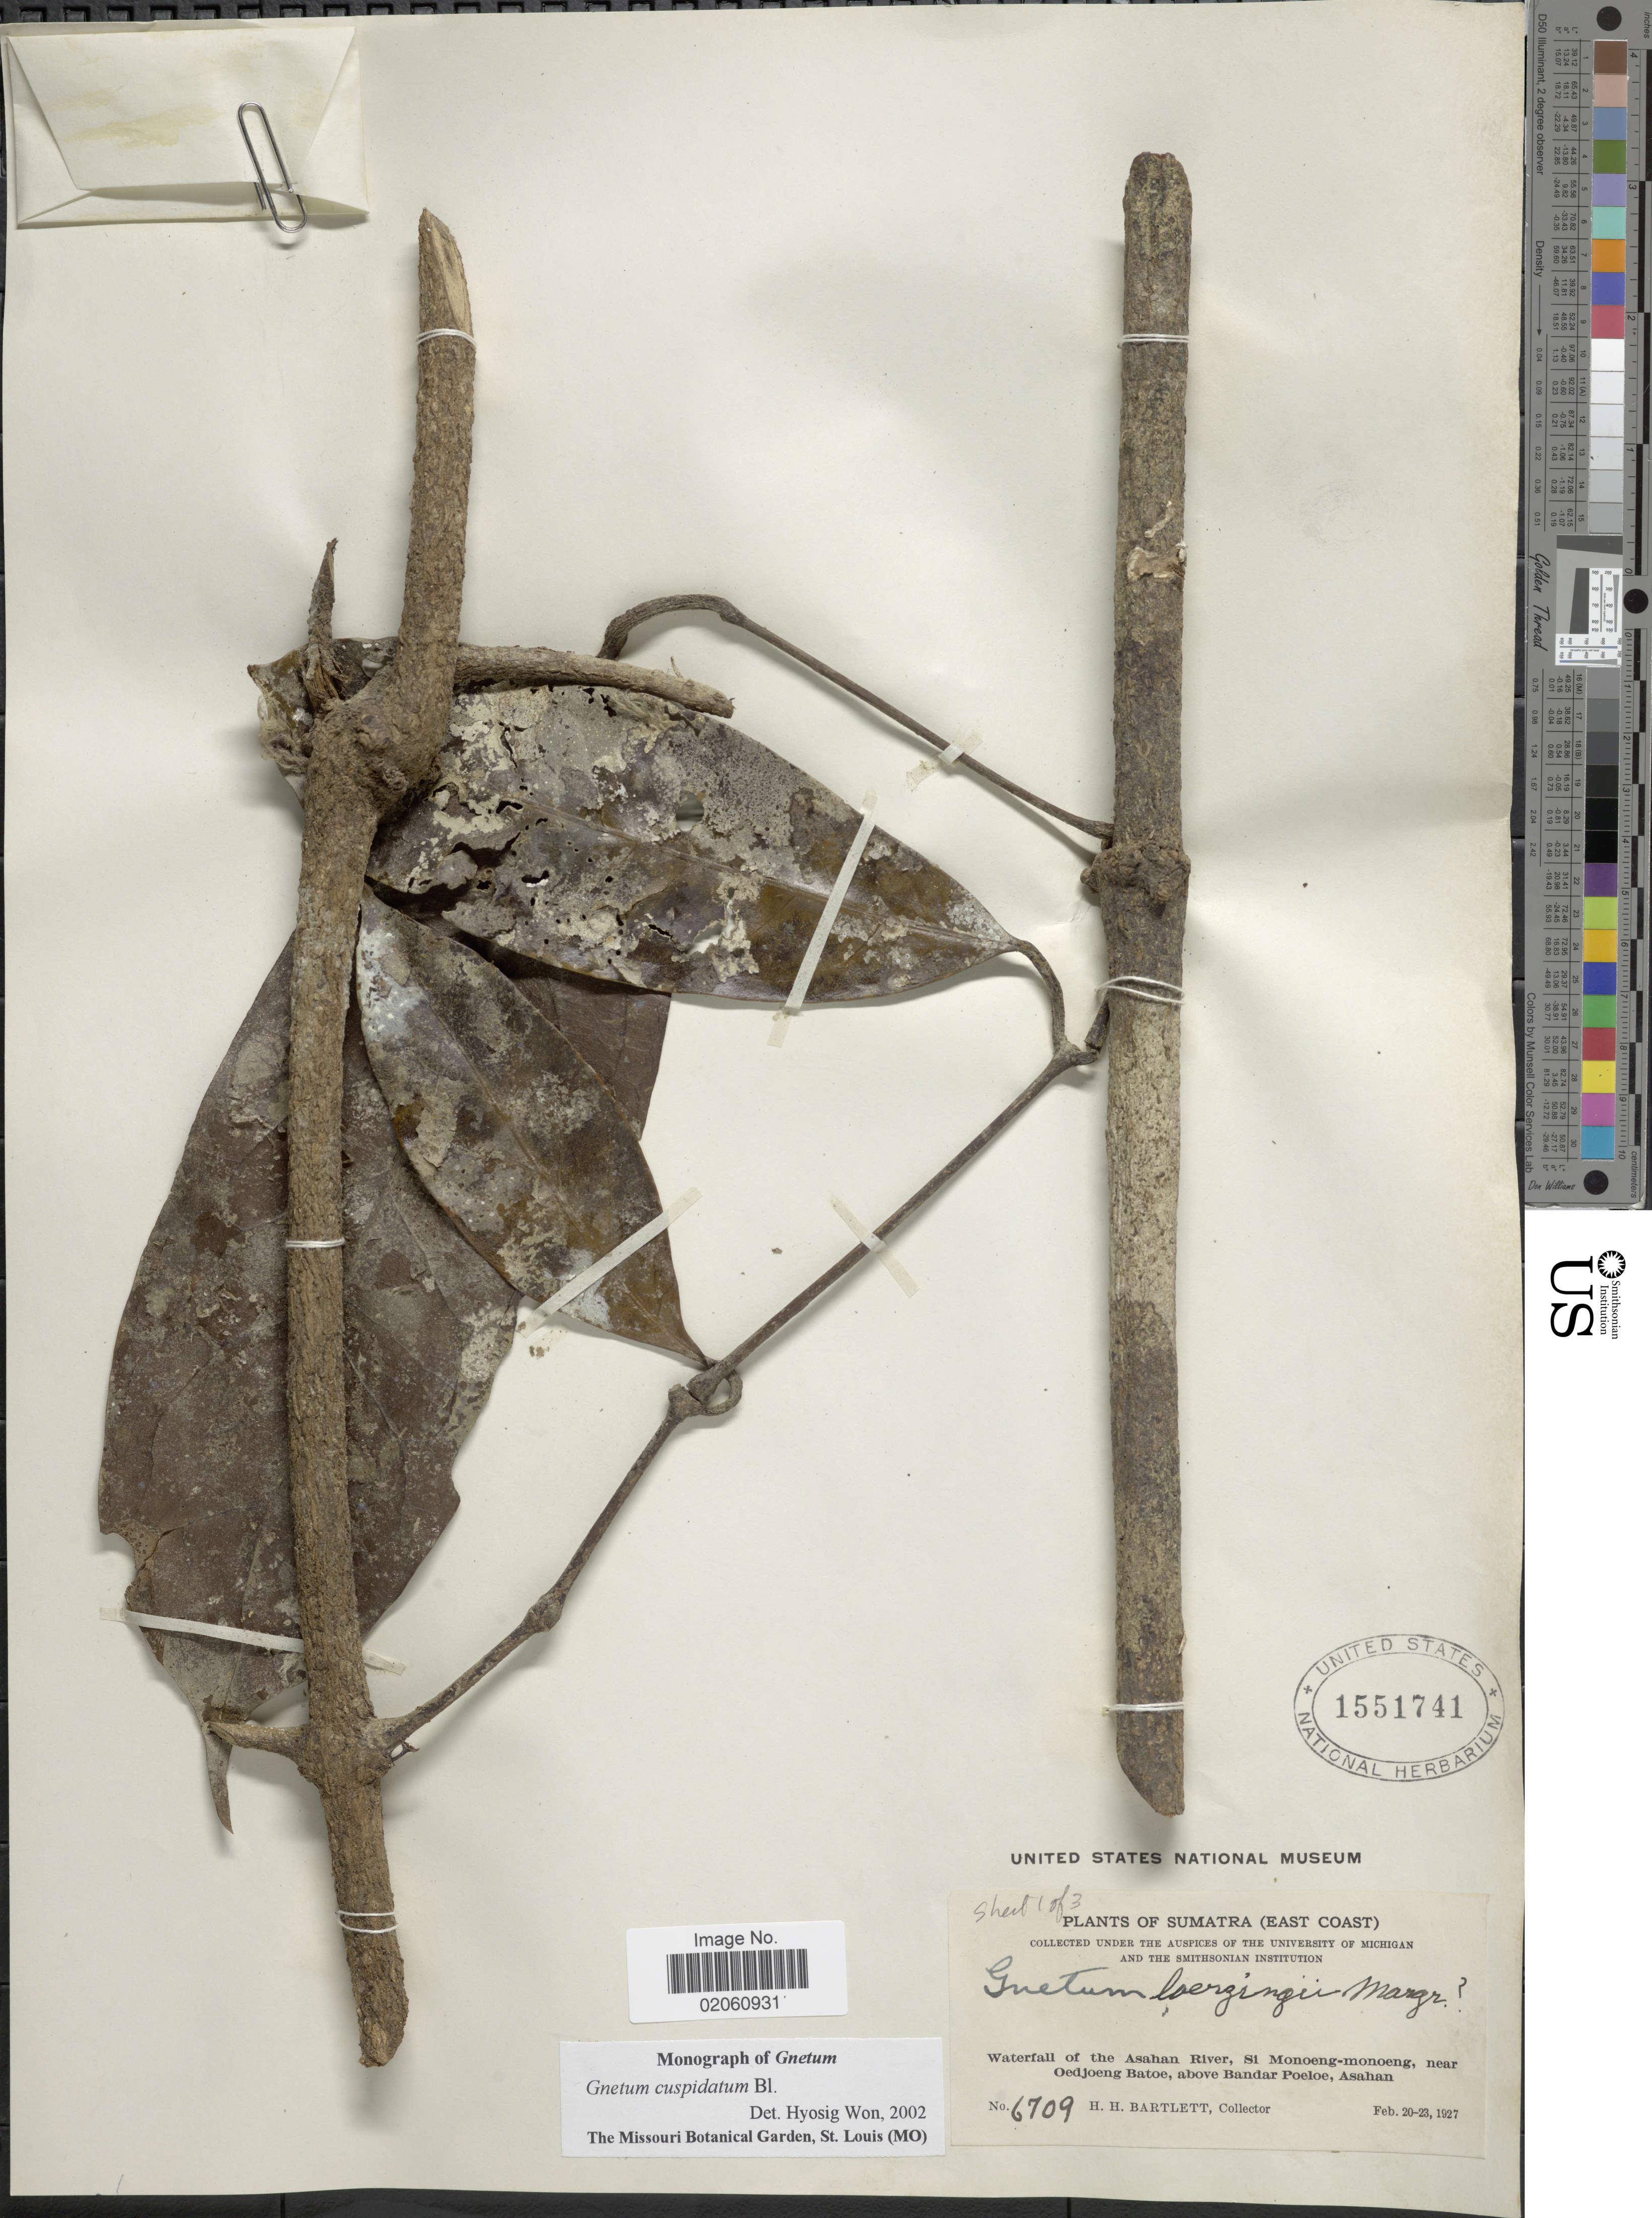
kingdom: Plantae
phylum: Tracheophyta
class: Gnetopsida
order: Gnetales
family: Gnetaceae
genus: Gnetum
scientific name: Gnetum cuspidatum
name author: Blume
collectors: H. H. Bartlett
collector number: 6709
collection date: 1927-02-20/1927-02-23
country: Indonesia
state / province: Sumatra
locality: (East Coast), Waterfall of the Asahan River, Si Monoeng-monoeng, near Oedjoeng Batoe, above Bandar Poeloe, Asahan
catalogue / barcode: US 1551741